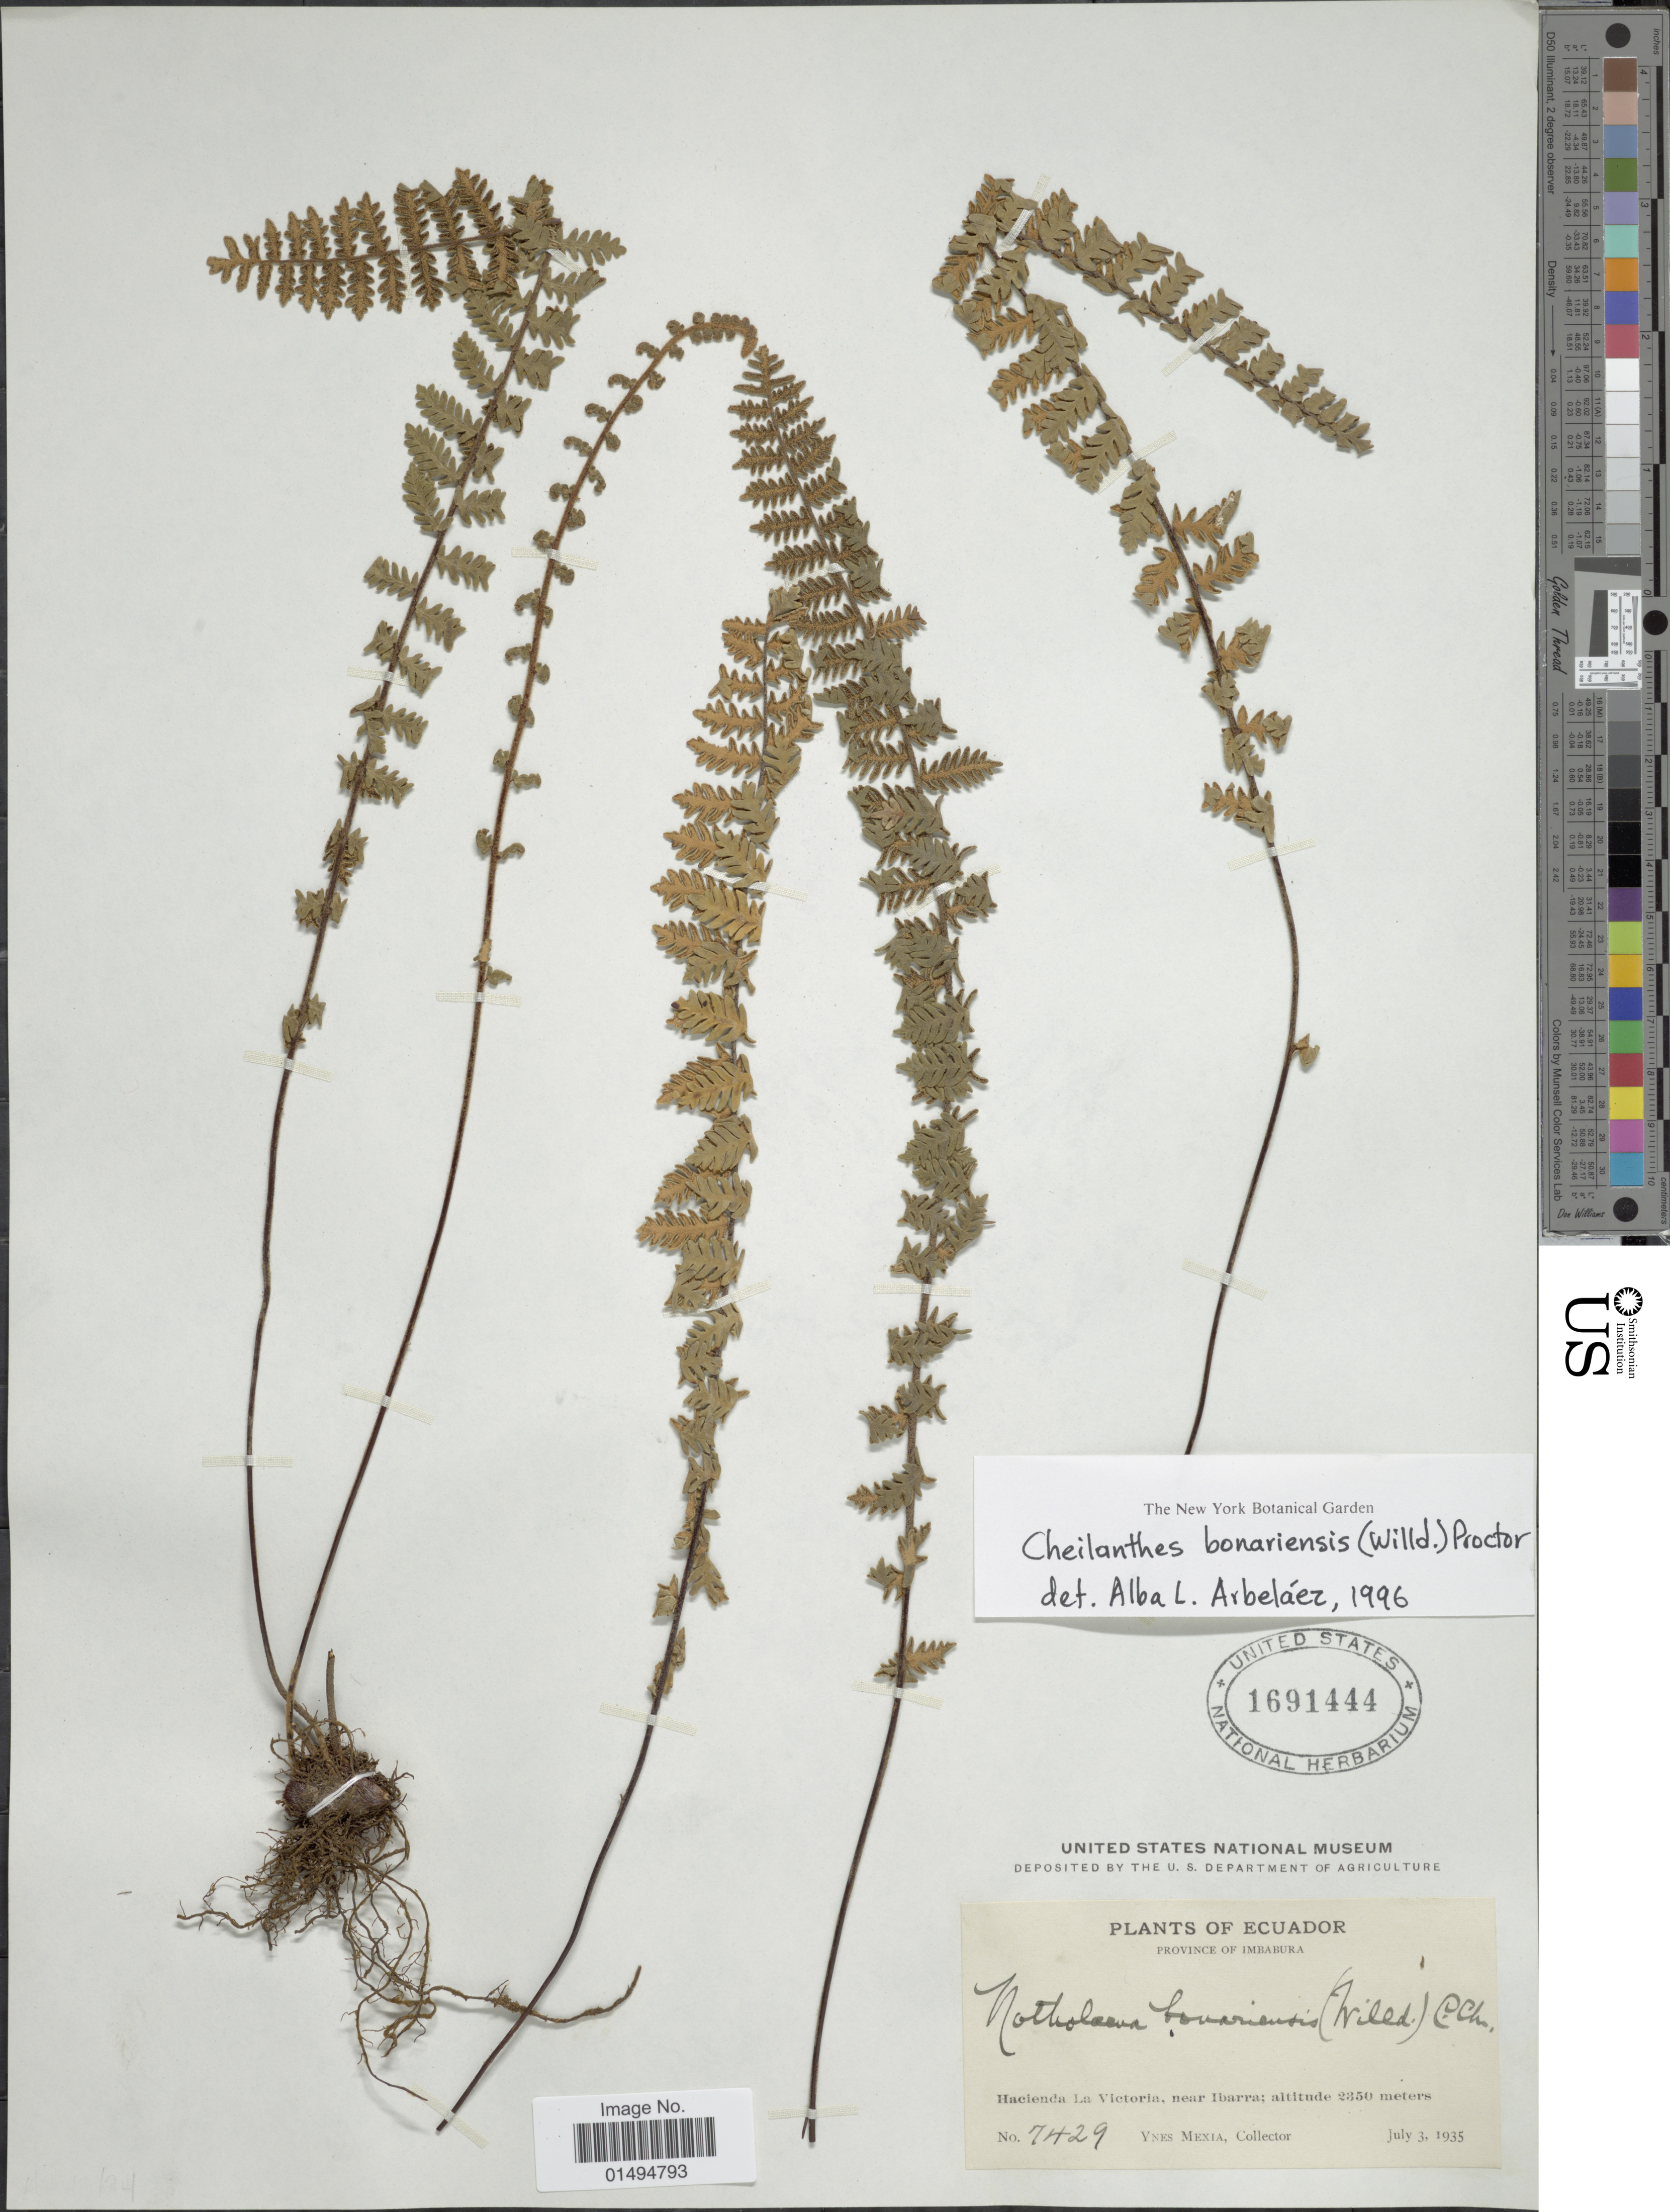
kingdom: Plantae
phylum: Tracheophyta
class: Polypodiopsida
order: Polypodiales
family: Pteridaceae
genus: Myriopteris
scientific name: Myriopteris aurea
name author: (Poir.) Grusz & Windham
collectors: Y. Mexia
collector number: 7429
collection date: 1935-07-03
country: Ecuador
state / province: Imbabura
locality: Province of Imbababura, Hacienda La Victoria, near Ibarra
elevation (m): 2350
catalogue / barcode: US 1691444